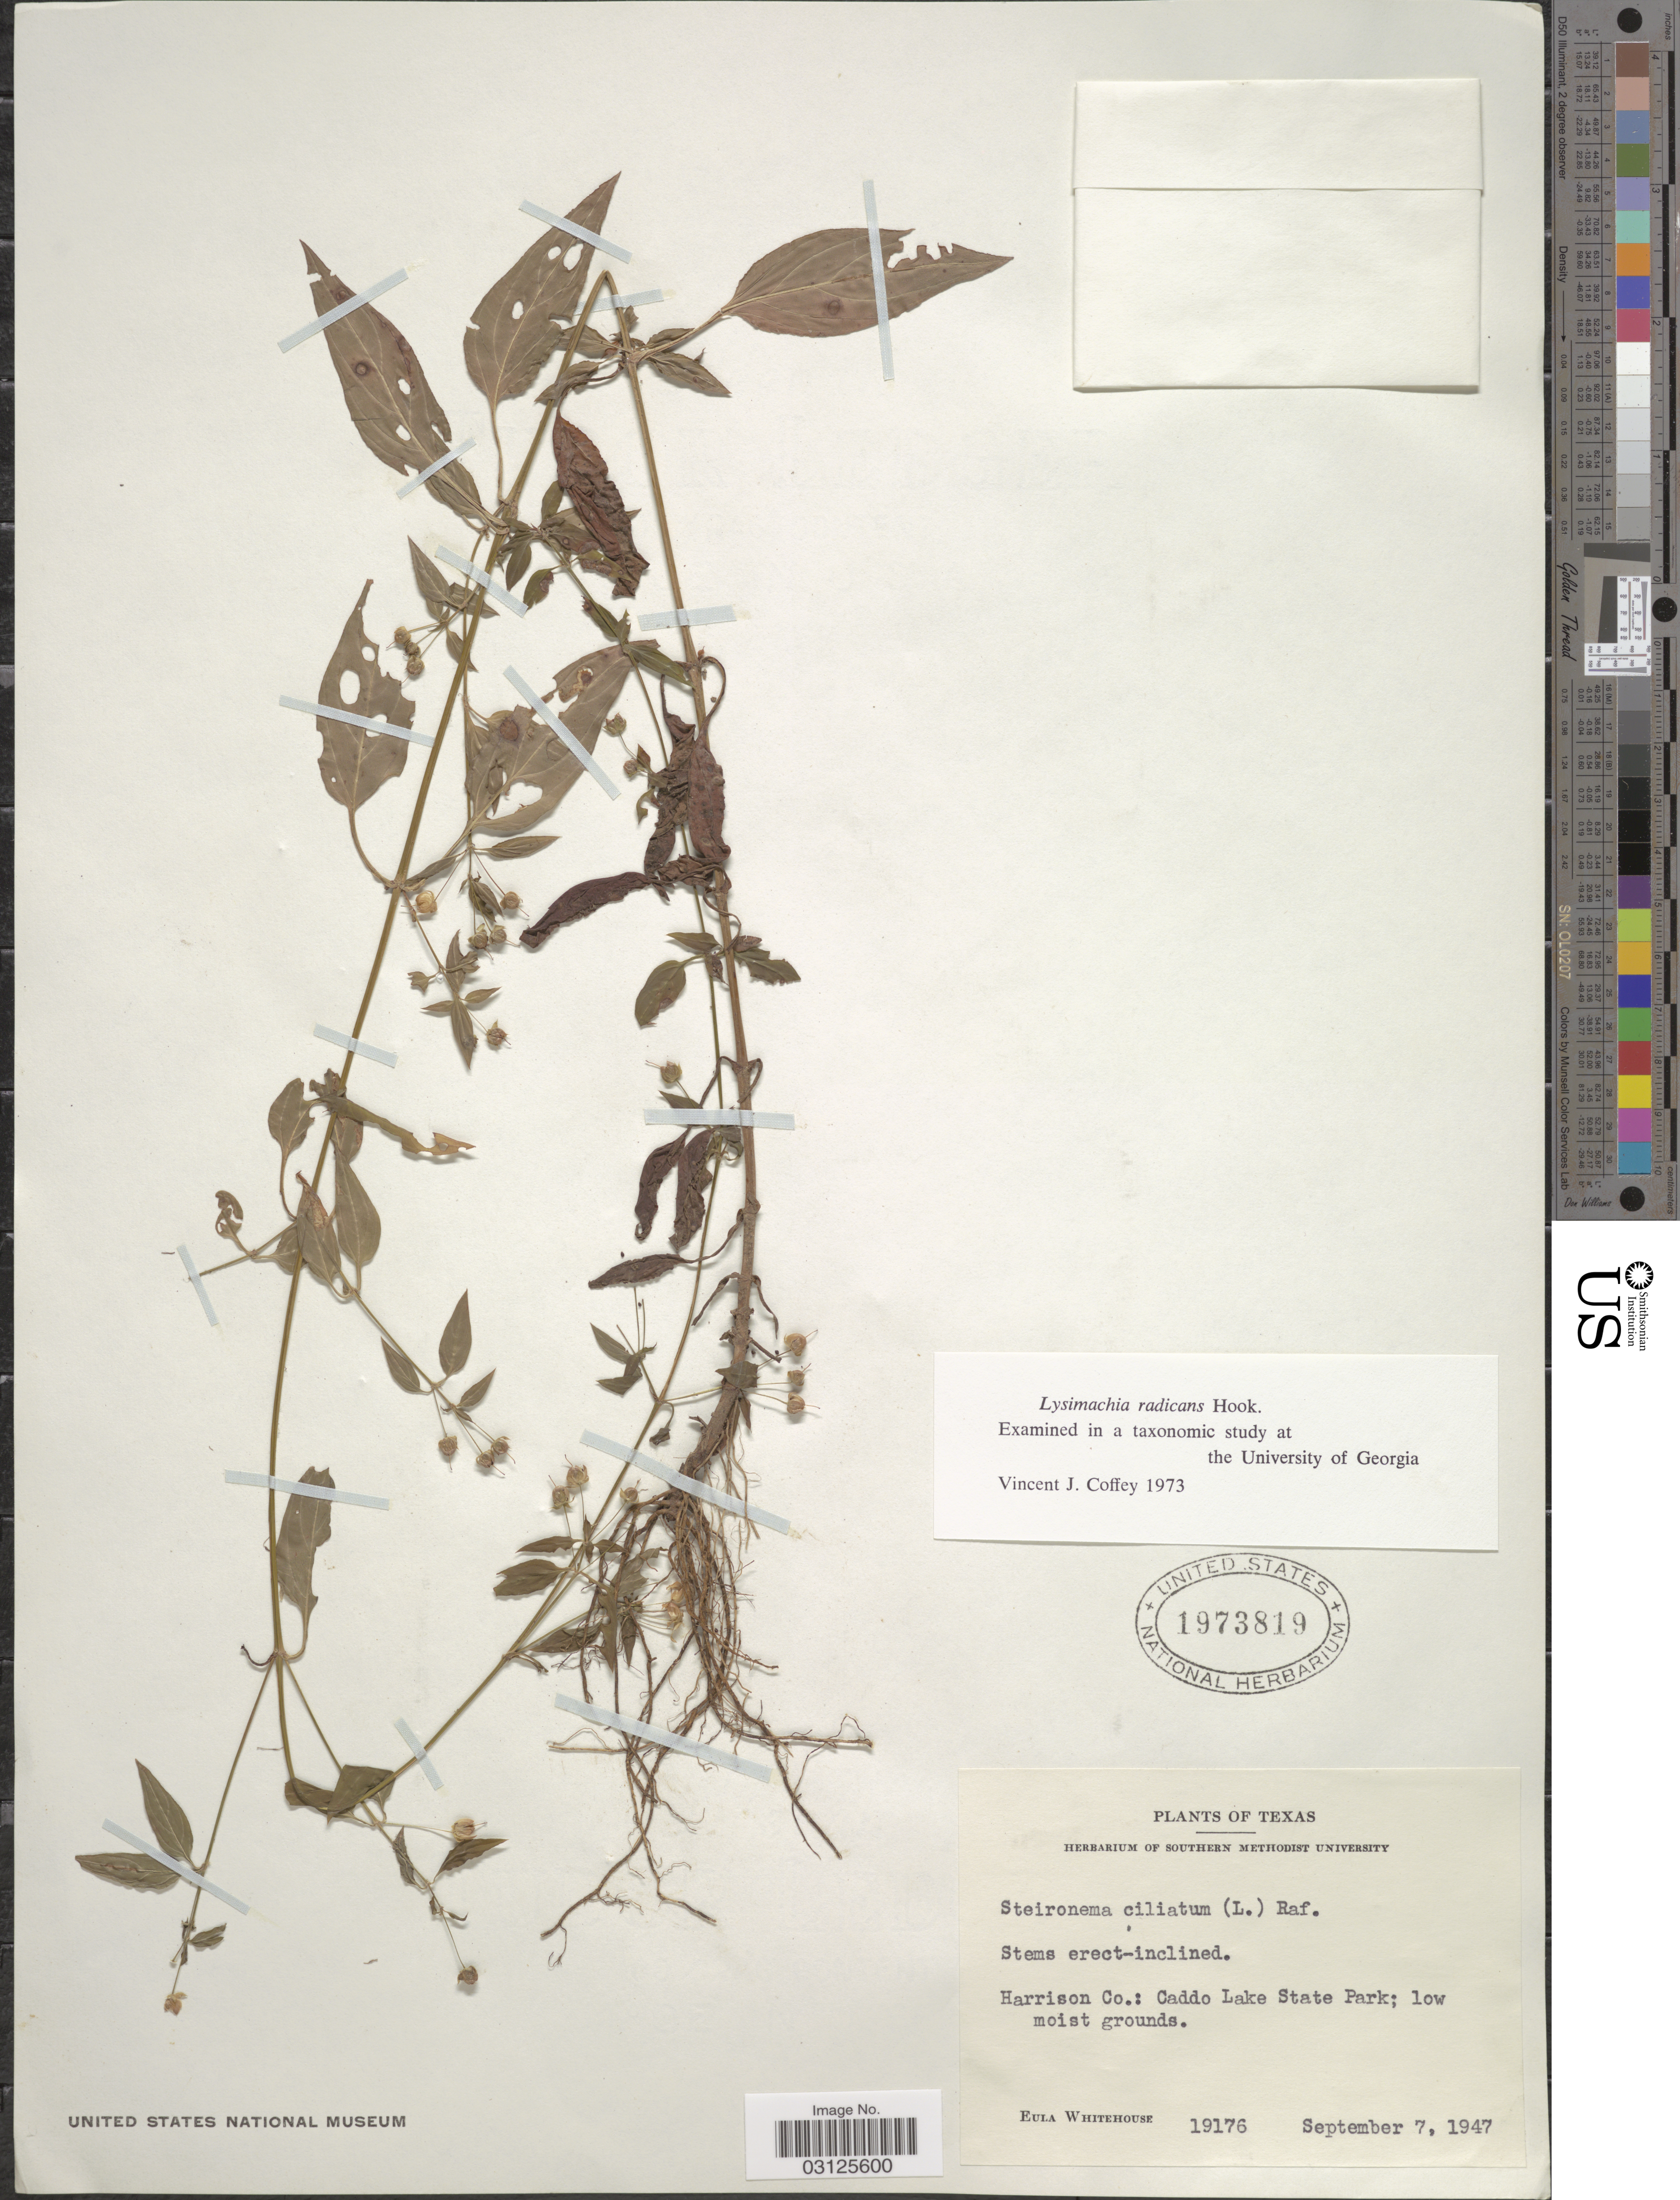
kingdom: Plantae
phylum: Tracheophyta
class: Magnoliopsida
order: Ericales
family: Primulaceae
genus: Lysimachia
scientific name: Lysimachia radicans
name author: Hook.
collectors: E. Whitehouse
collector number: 19176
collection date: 1947-09-07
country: United States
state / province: Texas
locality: Harrison Co.: Caddo Lake State Park.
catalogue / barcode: US 1973819